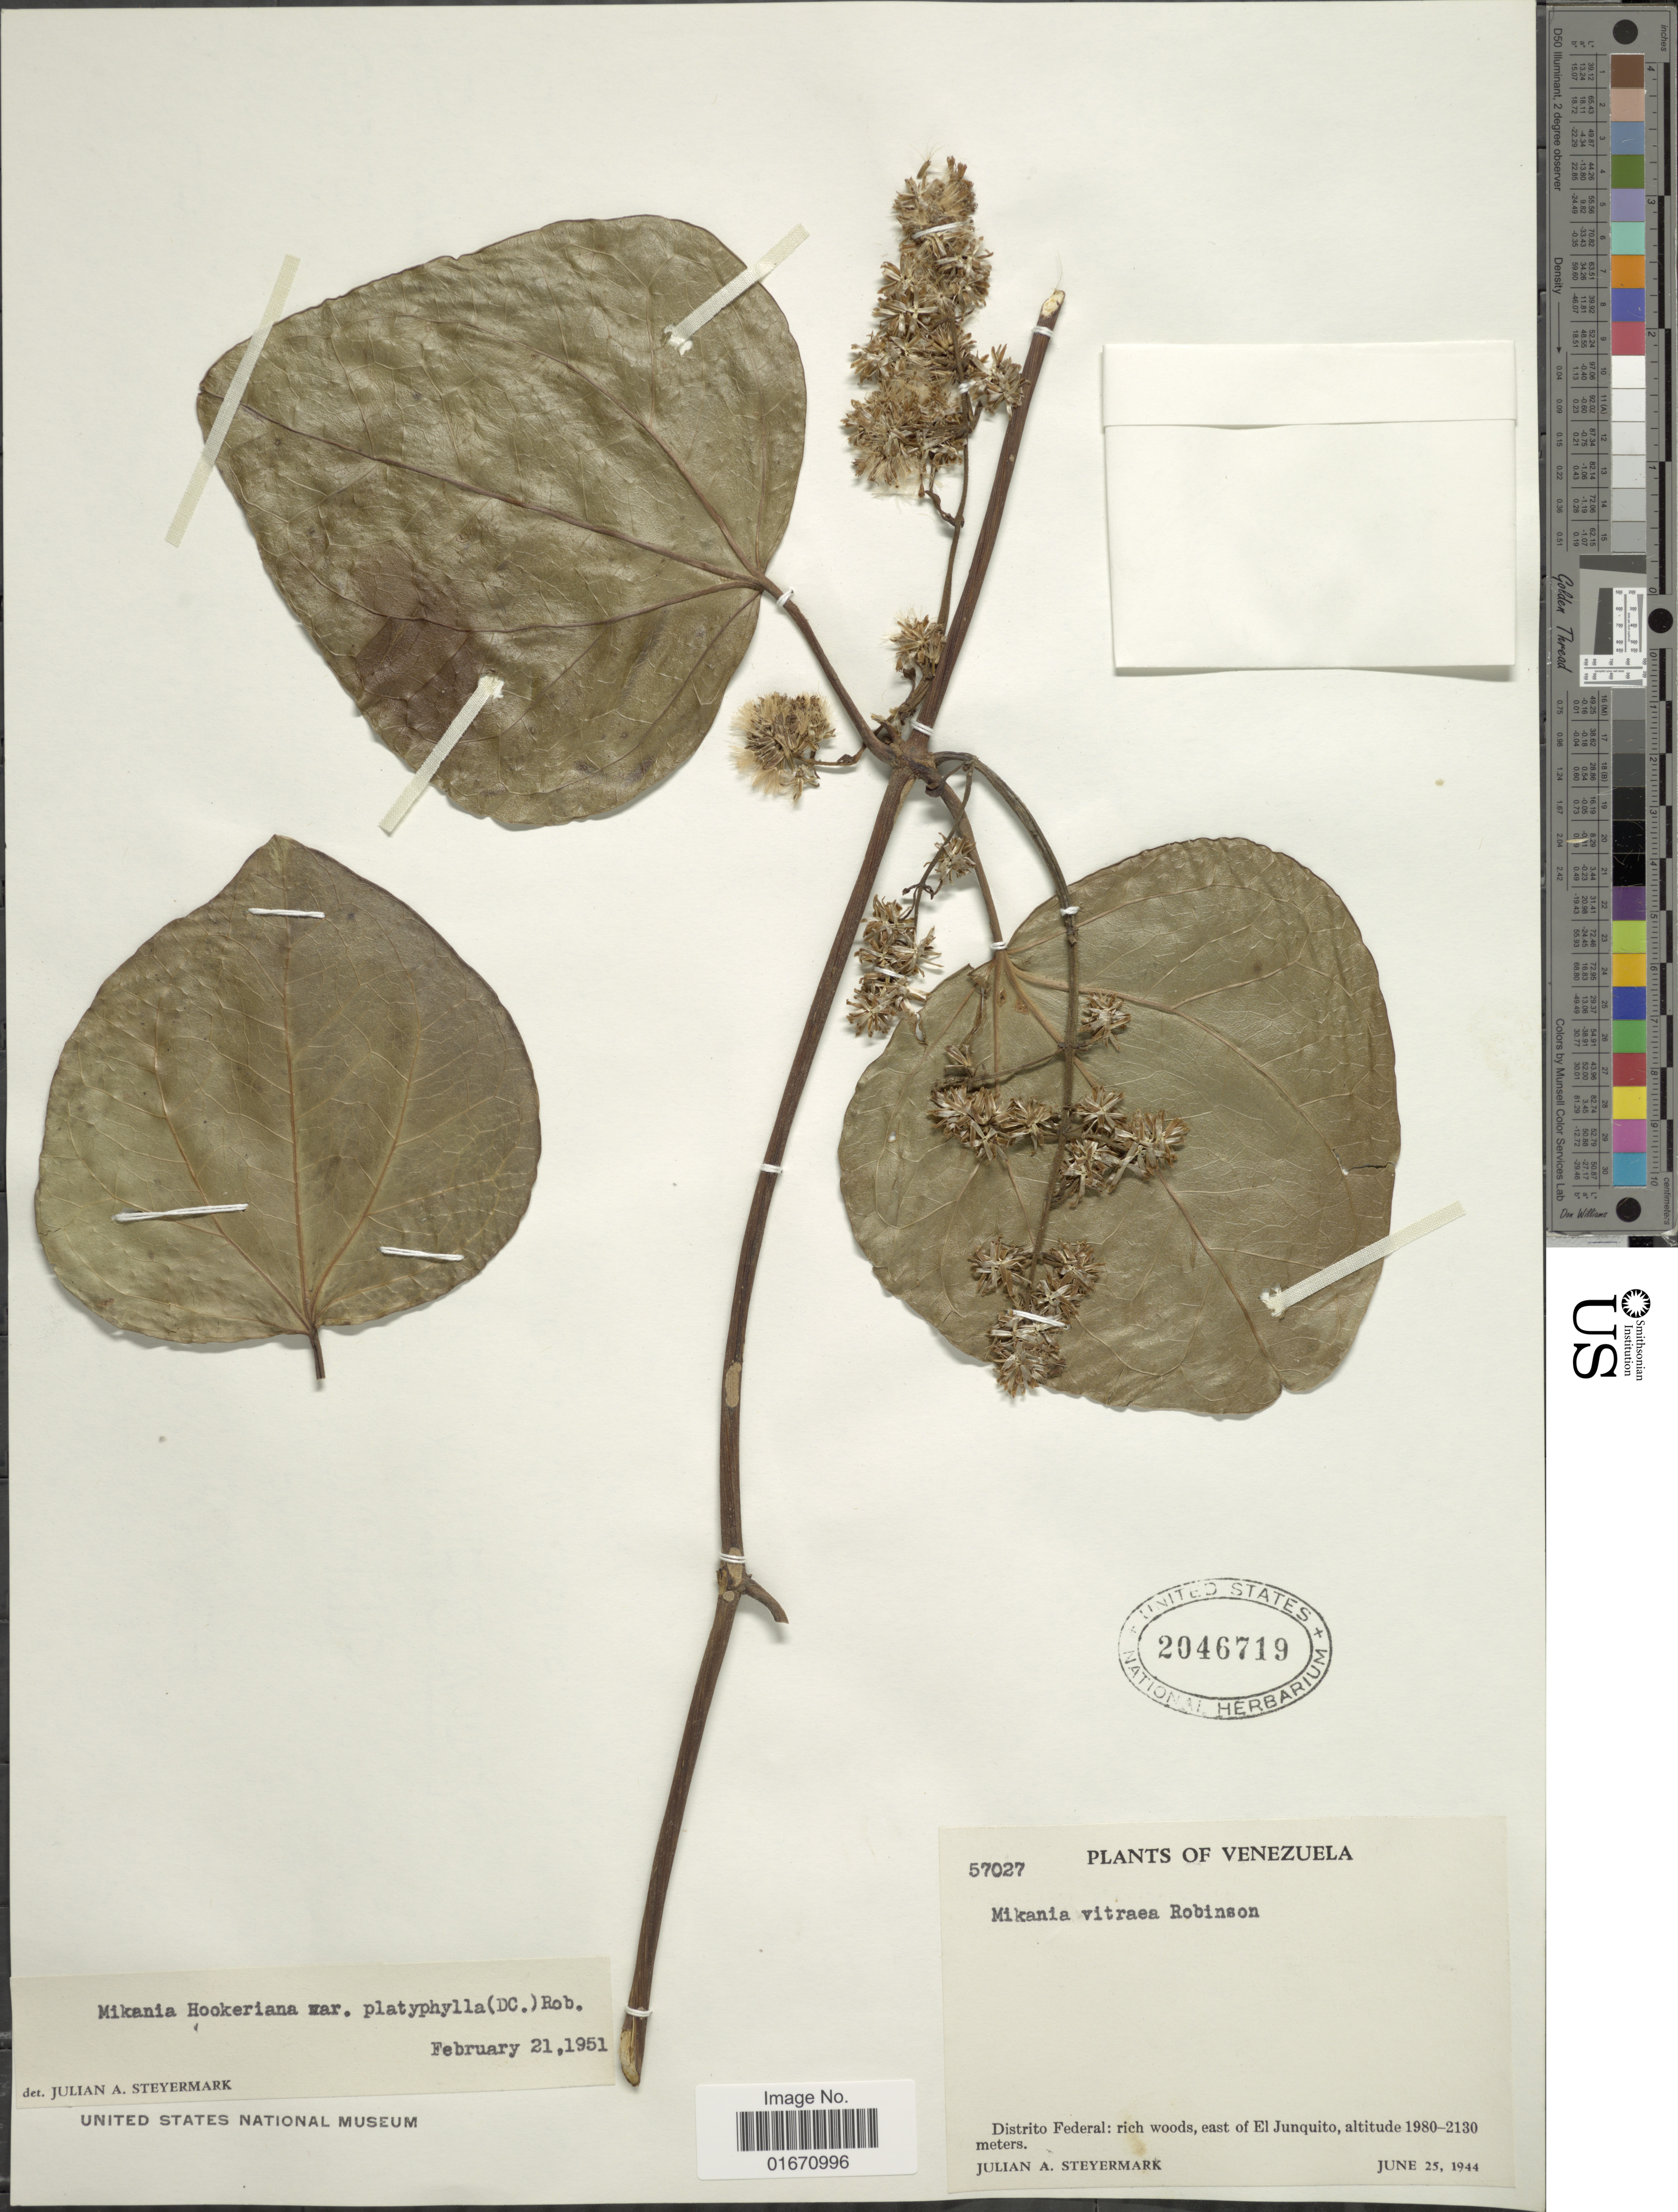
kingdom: Plantae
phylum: Tracheophyta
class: Magnoliopsida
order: Asterales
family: Asteraceae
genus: Mikania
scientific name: Mikania hookeriana var. platyphylla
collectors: J. Steyermark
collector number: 57027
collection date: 1944-06-25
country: Venezuela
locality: Distrito Federal, east of El Junquito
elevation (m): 1980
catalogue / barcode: US 2046719